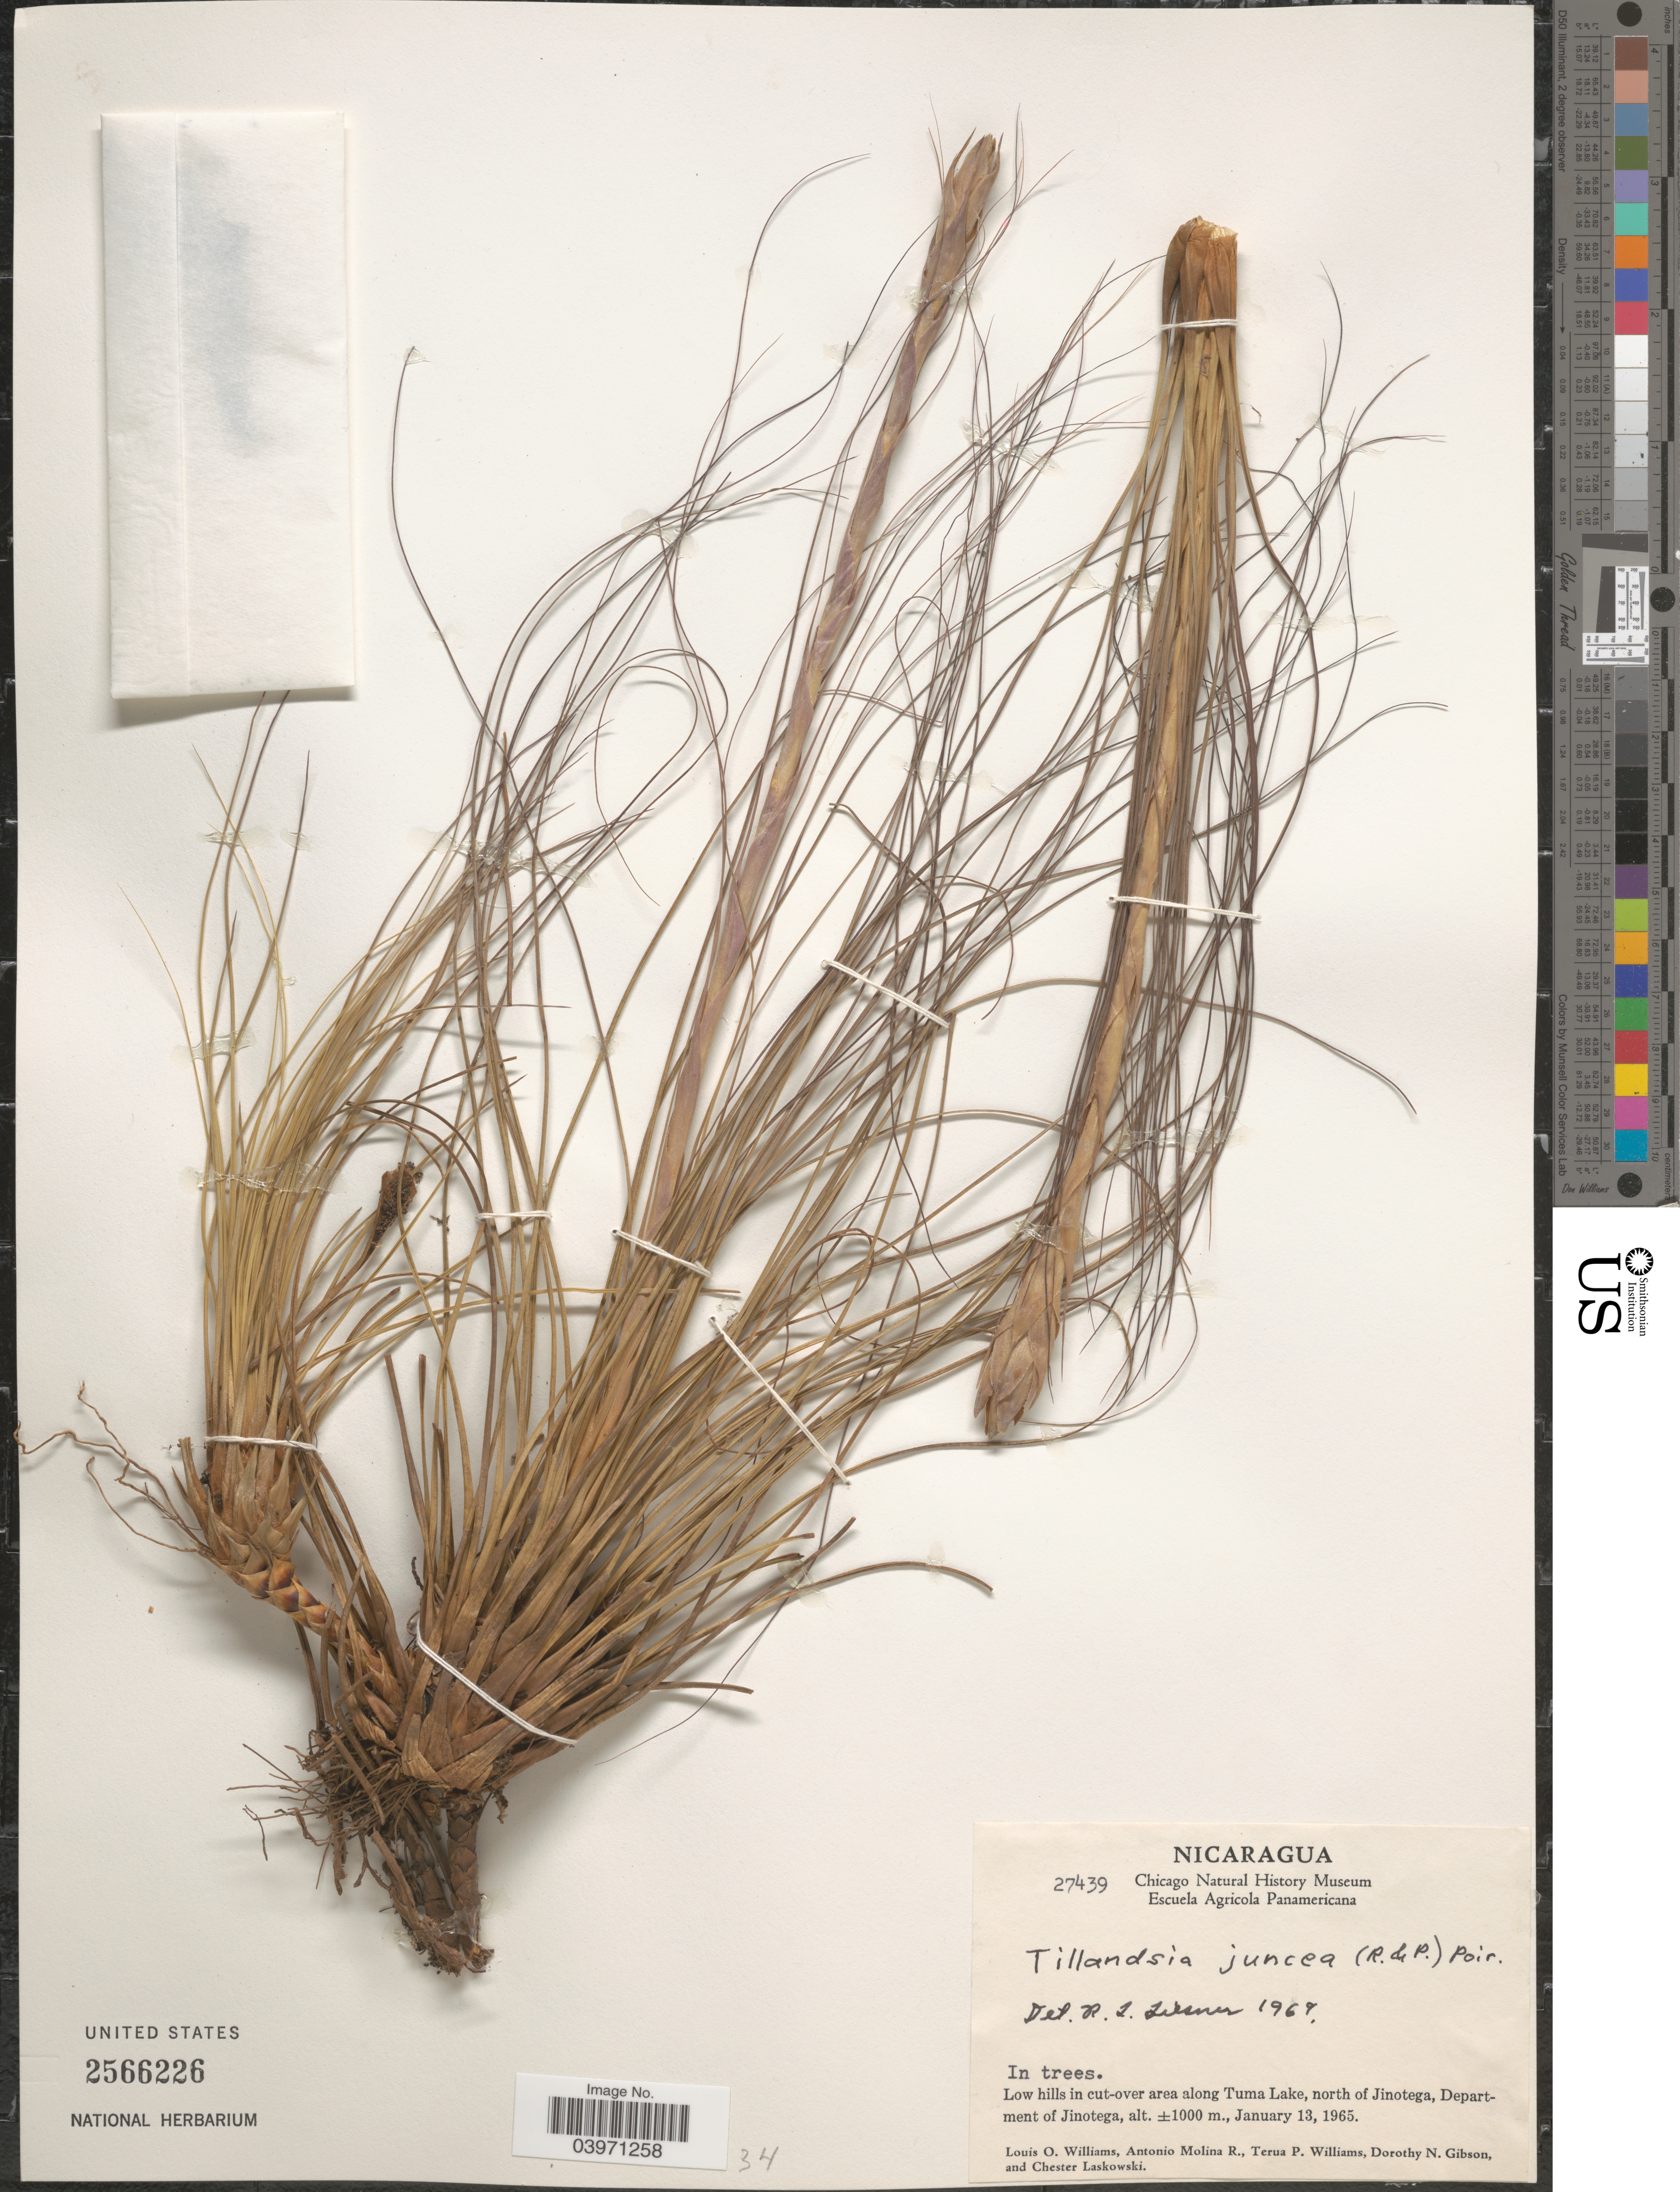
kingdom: Plantae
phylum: Tracheophyta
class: Liliopsida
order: Poales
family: Bromeliaceae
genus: Tillandsia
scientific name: Tillandsia juncea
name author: (Ruiz & Pav.) Poir.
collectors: L. O. Williams, A. Molina R., T. Williams, D. N. Gibson & C. Laskowski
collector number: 27439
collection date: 1965-01-13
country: Nicaragua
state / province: Jinotega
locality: Low hills in cut-over area along Tuma Lake, north of Jinotega, Department of Jinotega.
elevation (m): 1000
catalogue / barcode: US 2566226